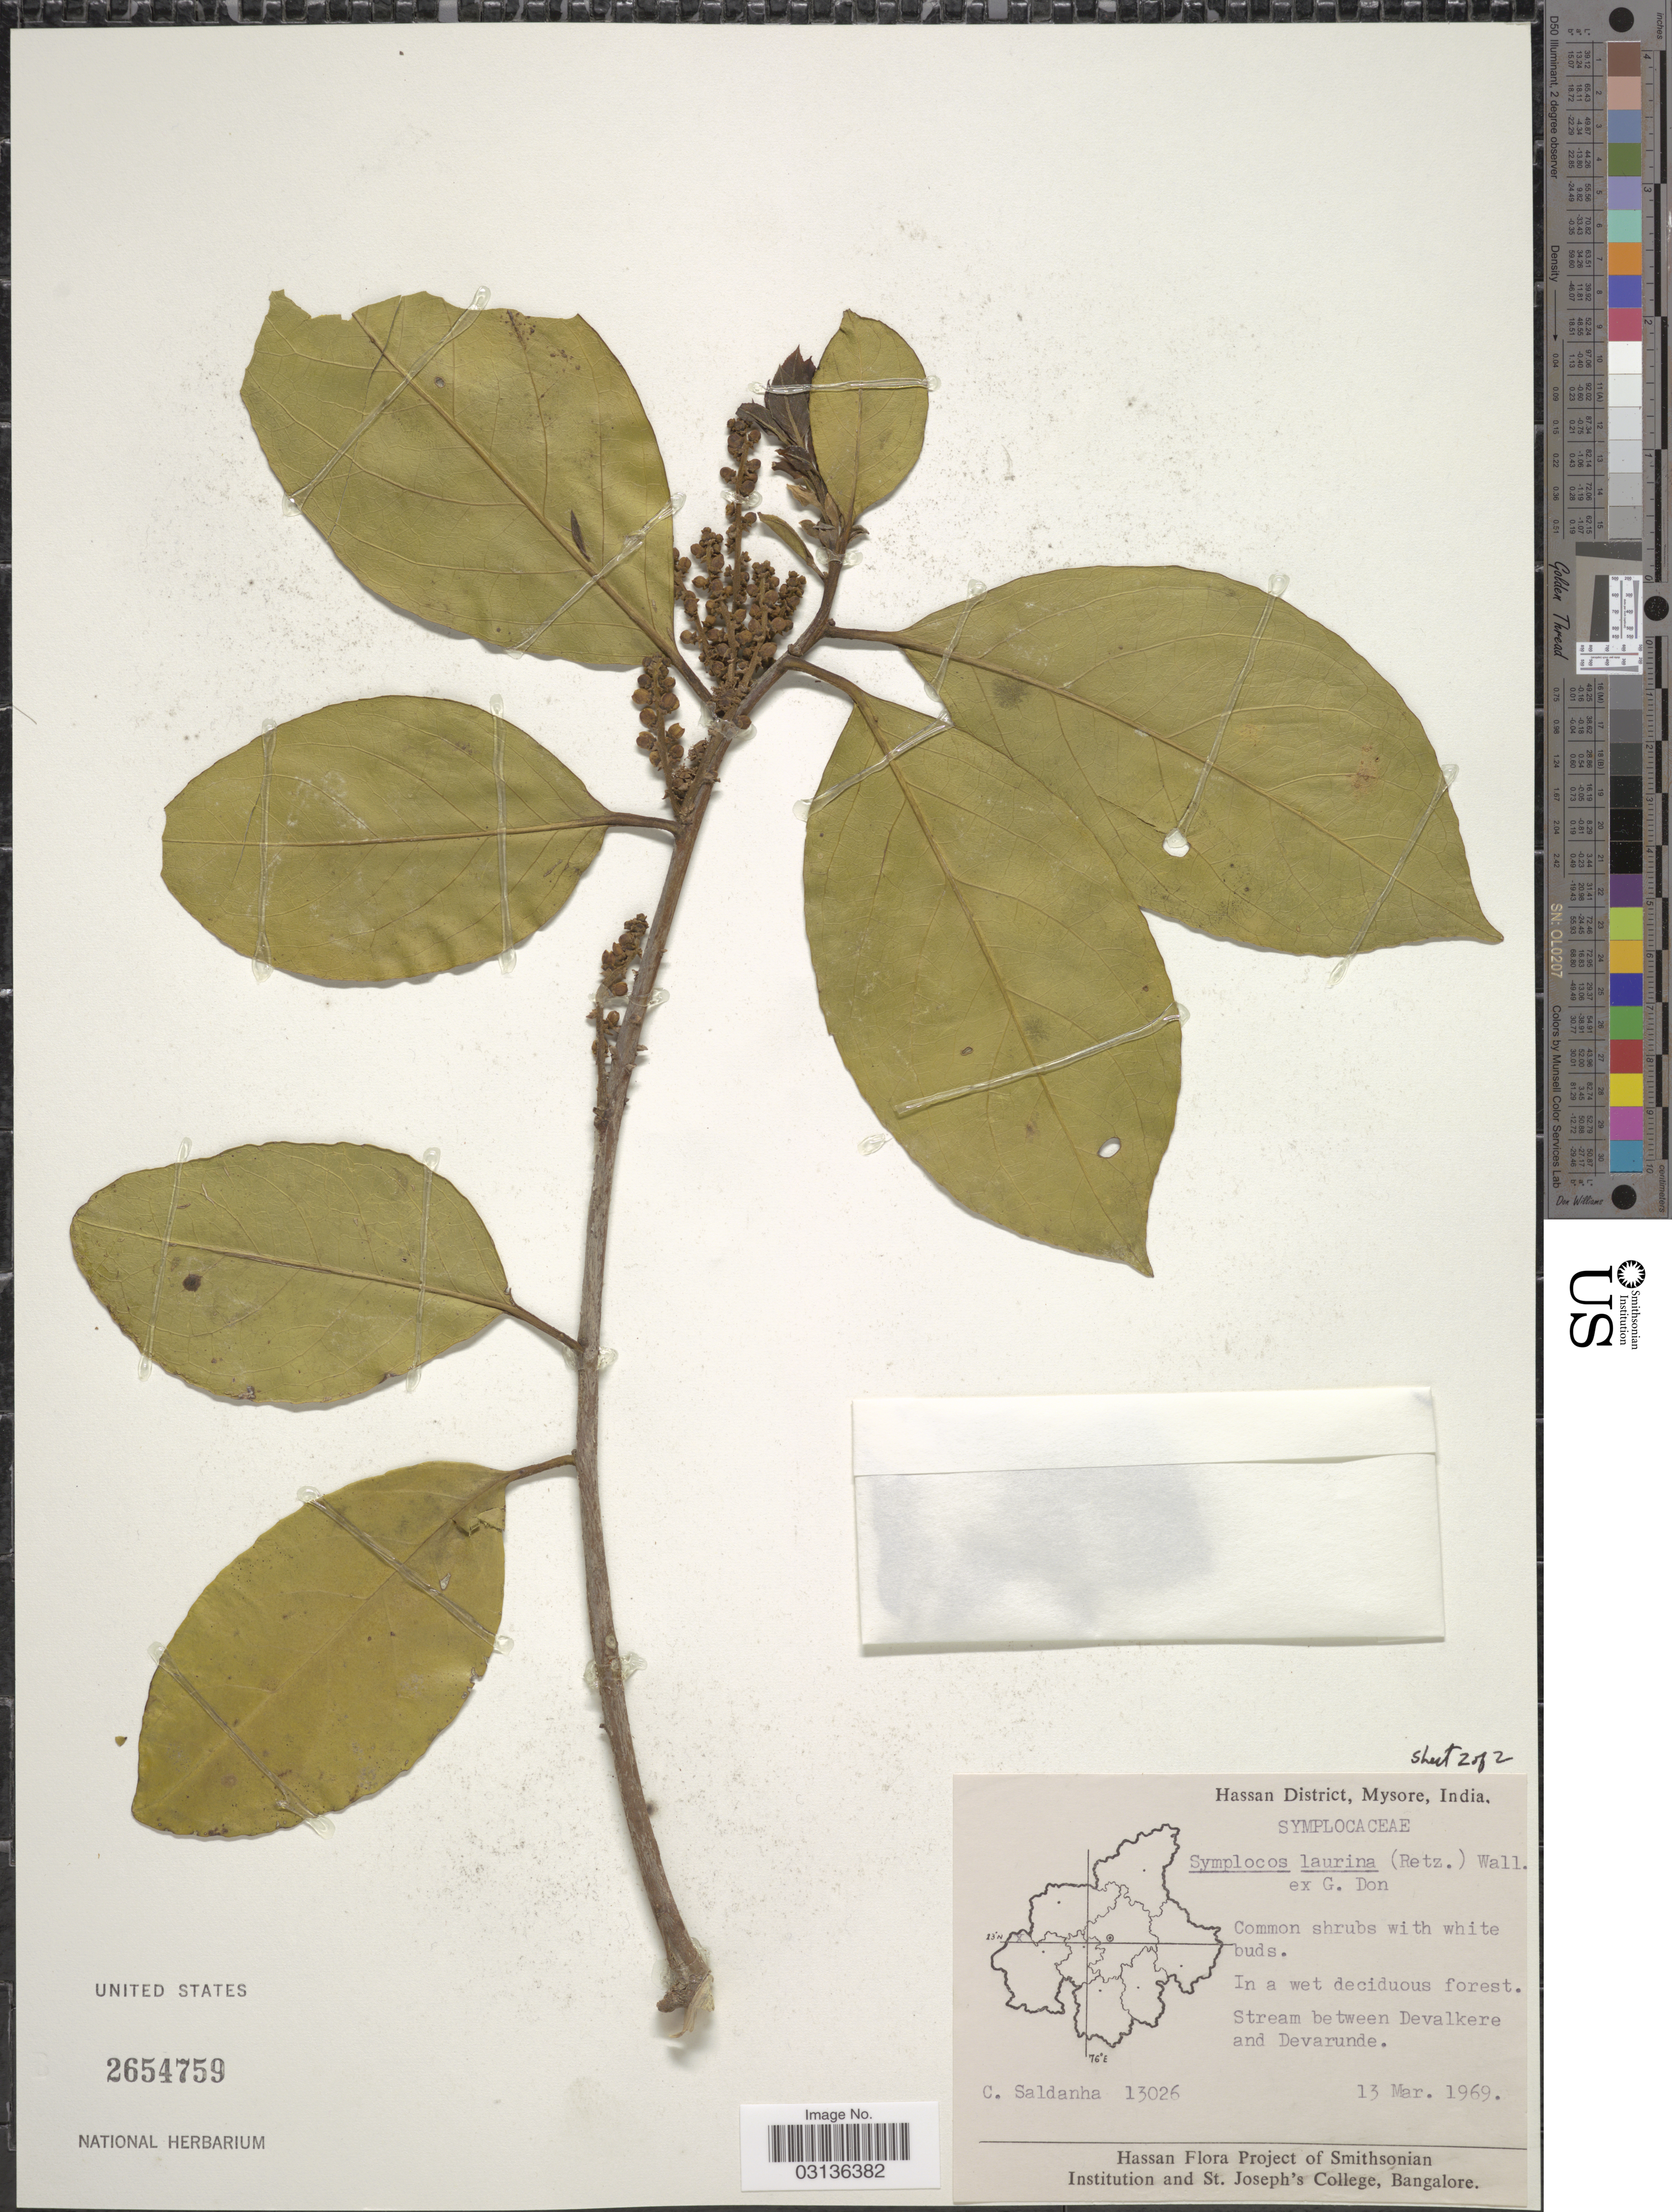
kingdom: Plantae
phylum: Tracheophyta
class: Magnoliopsida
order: Ericales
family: Symplocaceae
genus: Symplocos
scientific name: Symplocos cochinchinensis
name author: (Lour.) S. Moore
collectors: C. Saldanha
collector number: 13026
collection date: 1969-03-13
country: India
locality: Hassan District, Mysore. Stream between Devalkere and Devarunde.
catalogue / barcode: US 2654759